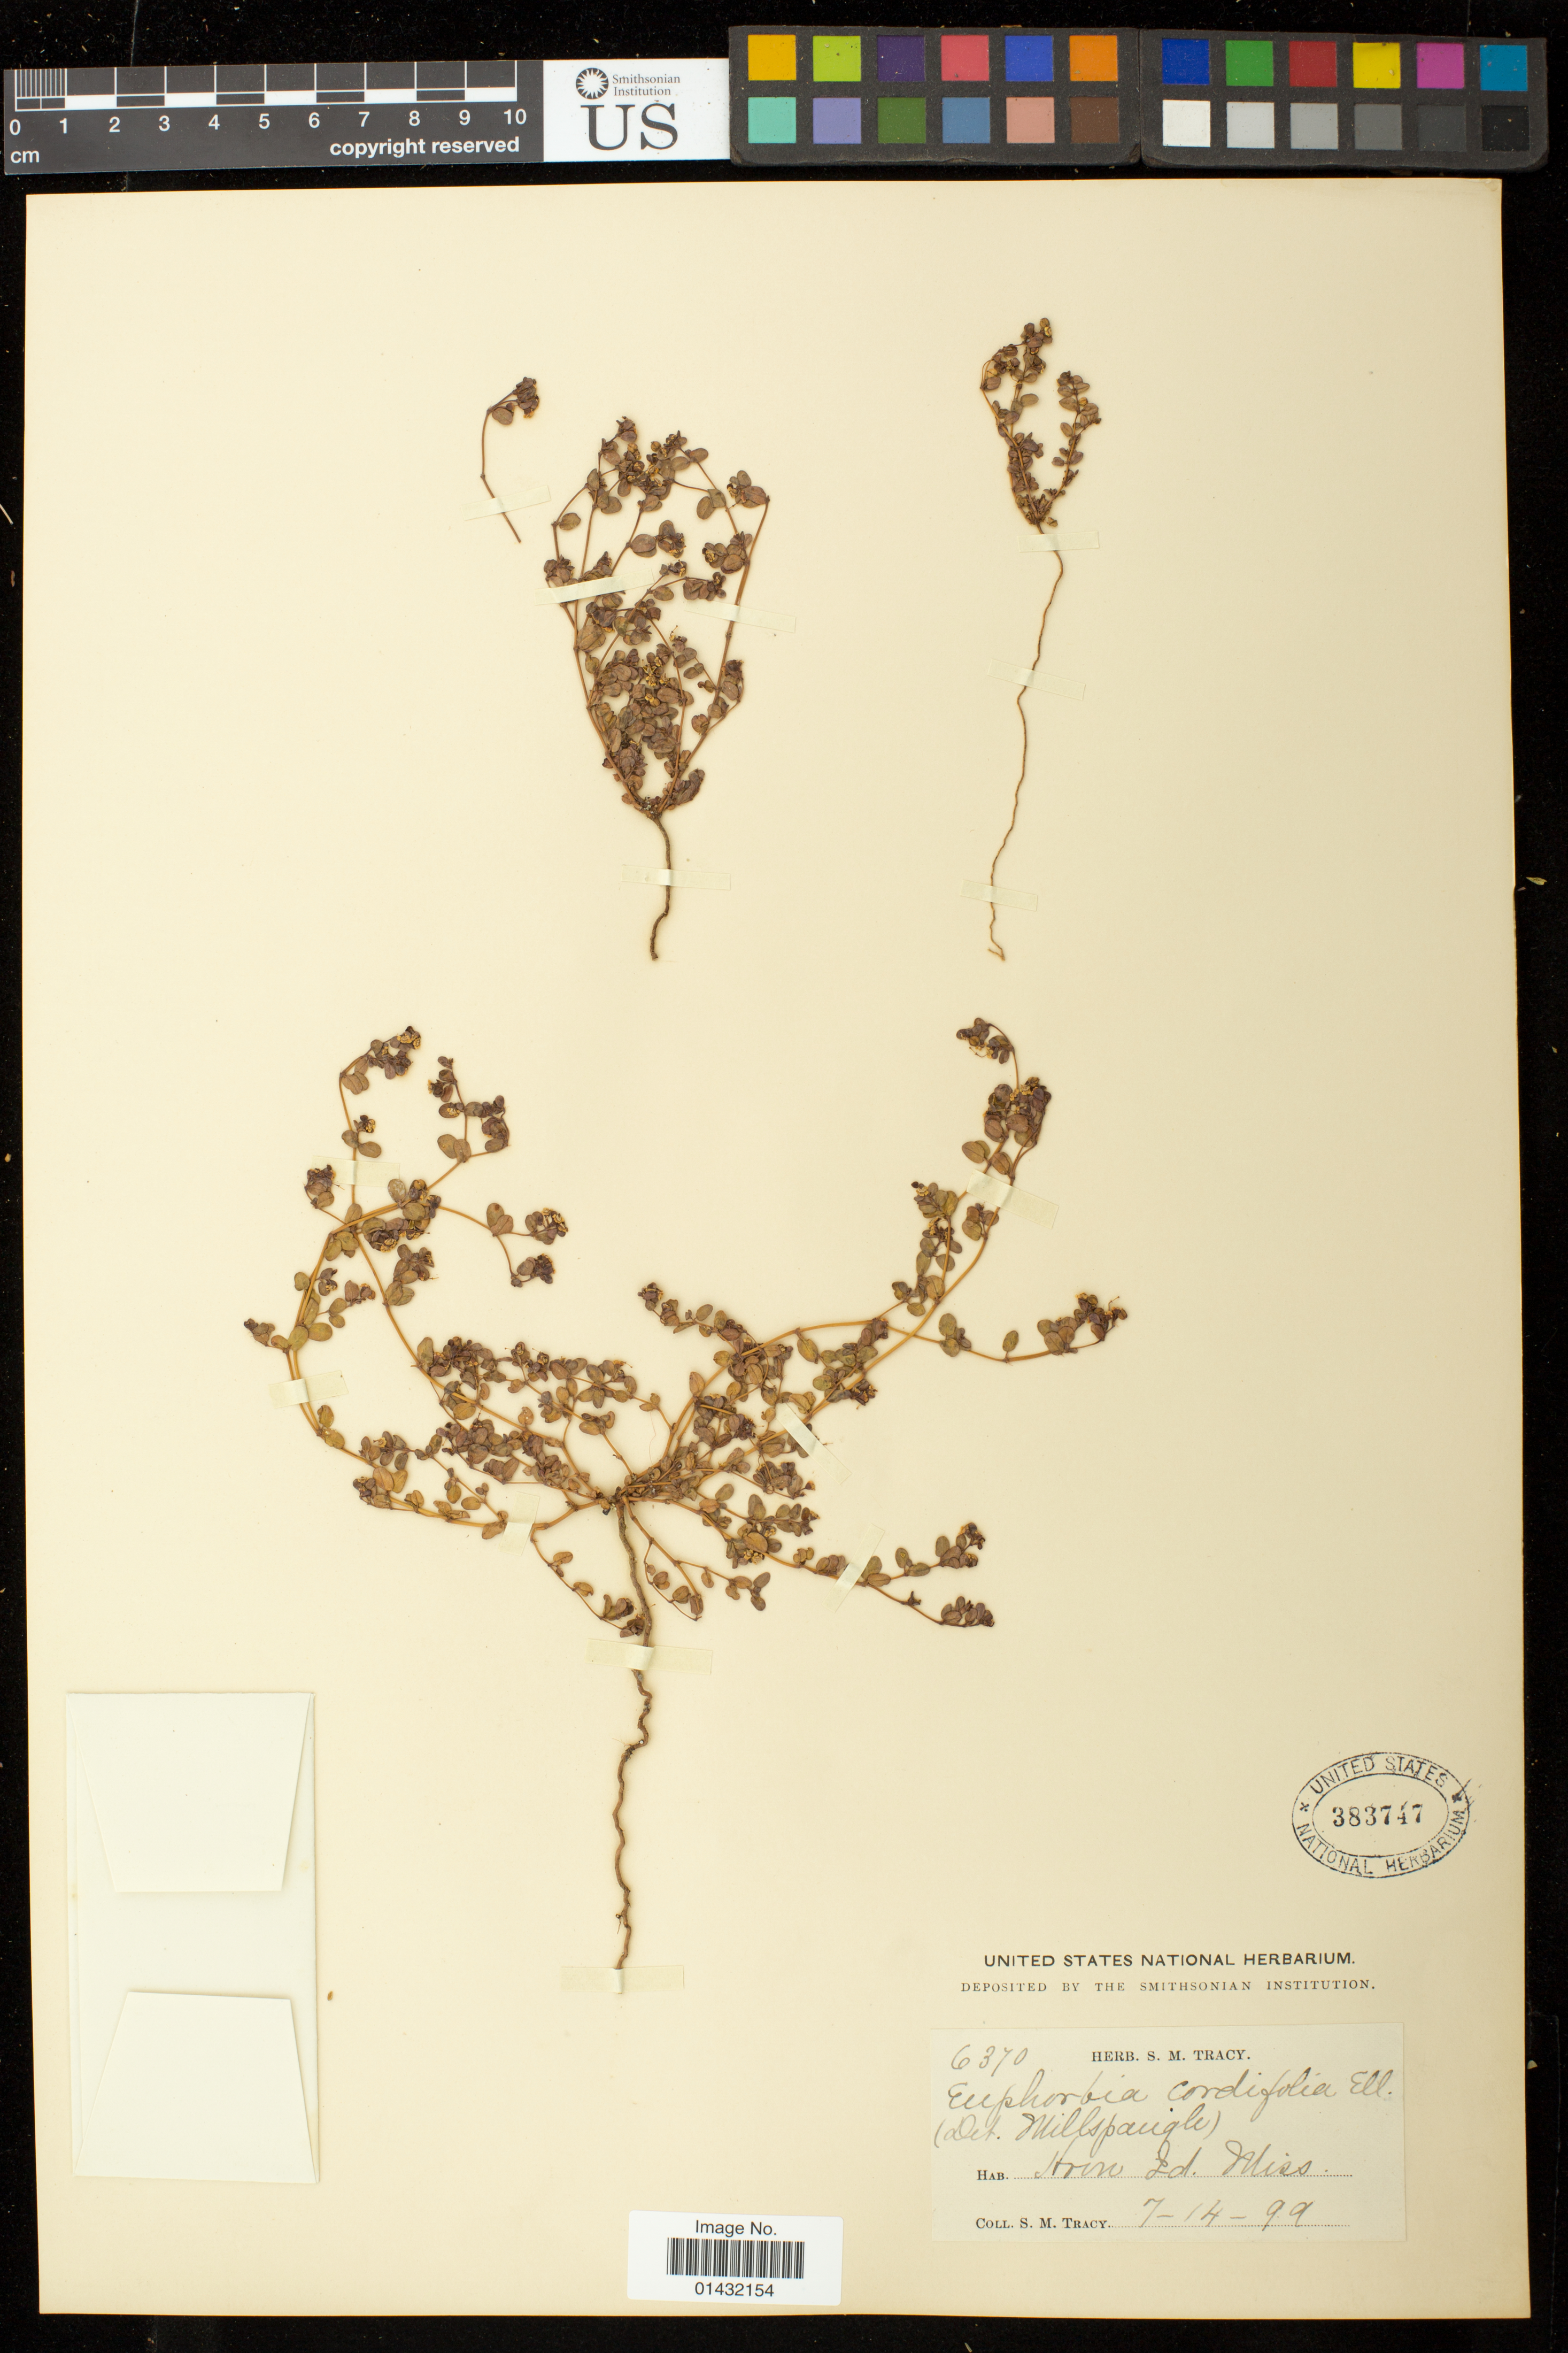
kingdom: Plantae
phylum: Tracheophyta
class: Magnoliopsida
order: Malpighiales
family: Euphorbiaceae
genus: Euphorbia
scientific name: Euphorbia cordifolia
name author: C.A. Mey. & Boiss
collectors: S. M. Tracy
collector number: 6370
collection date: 1899-07-14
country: United States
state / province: Mississippi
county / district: Jackson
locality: Horn Id.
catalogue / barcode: US 383747